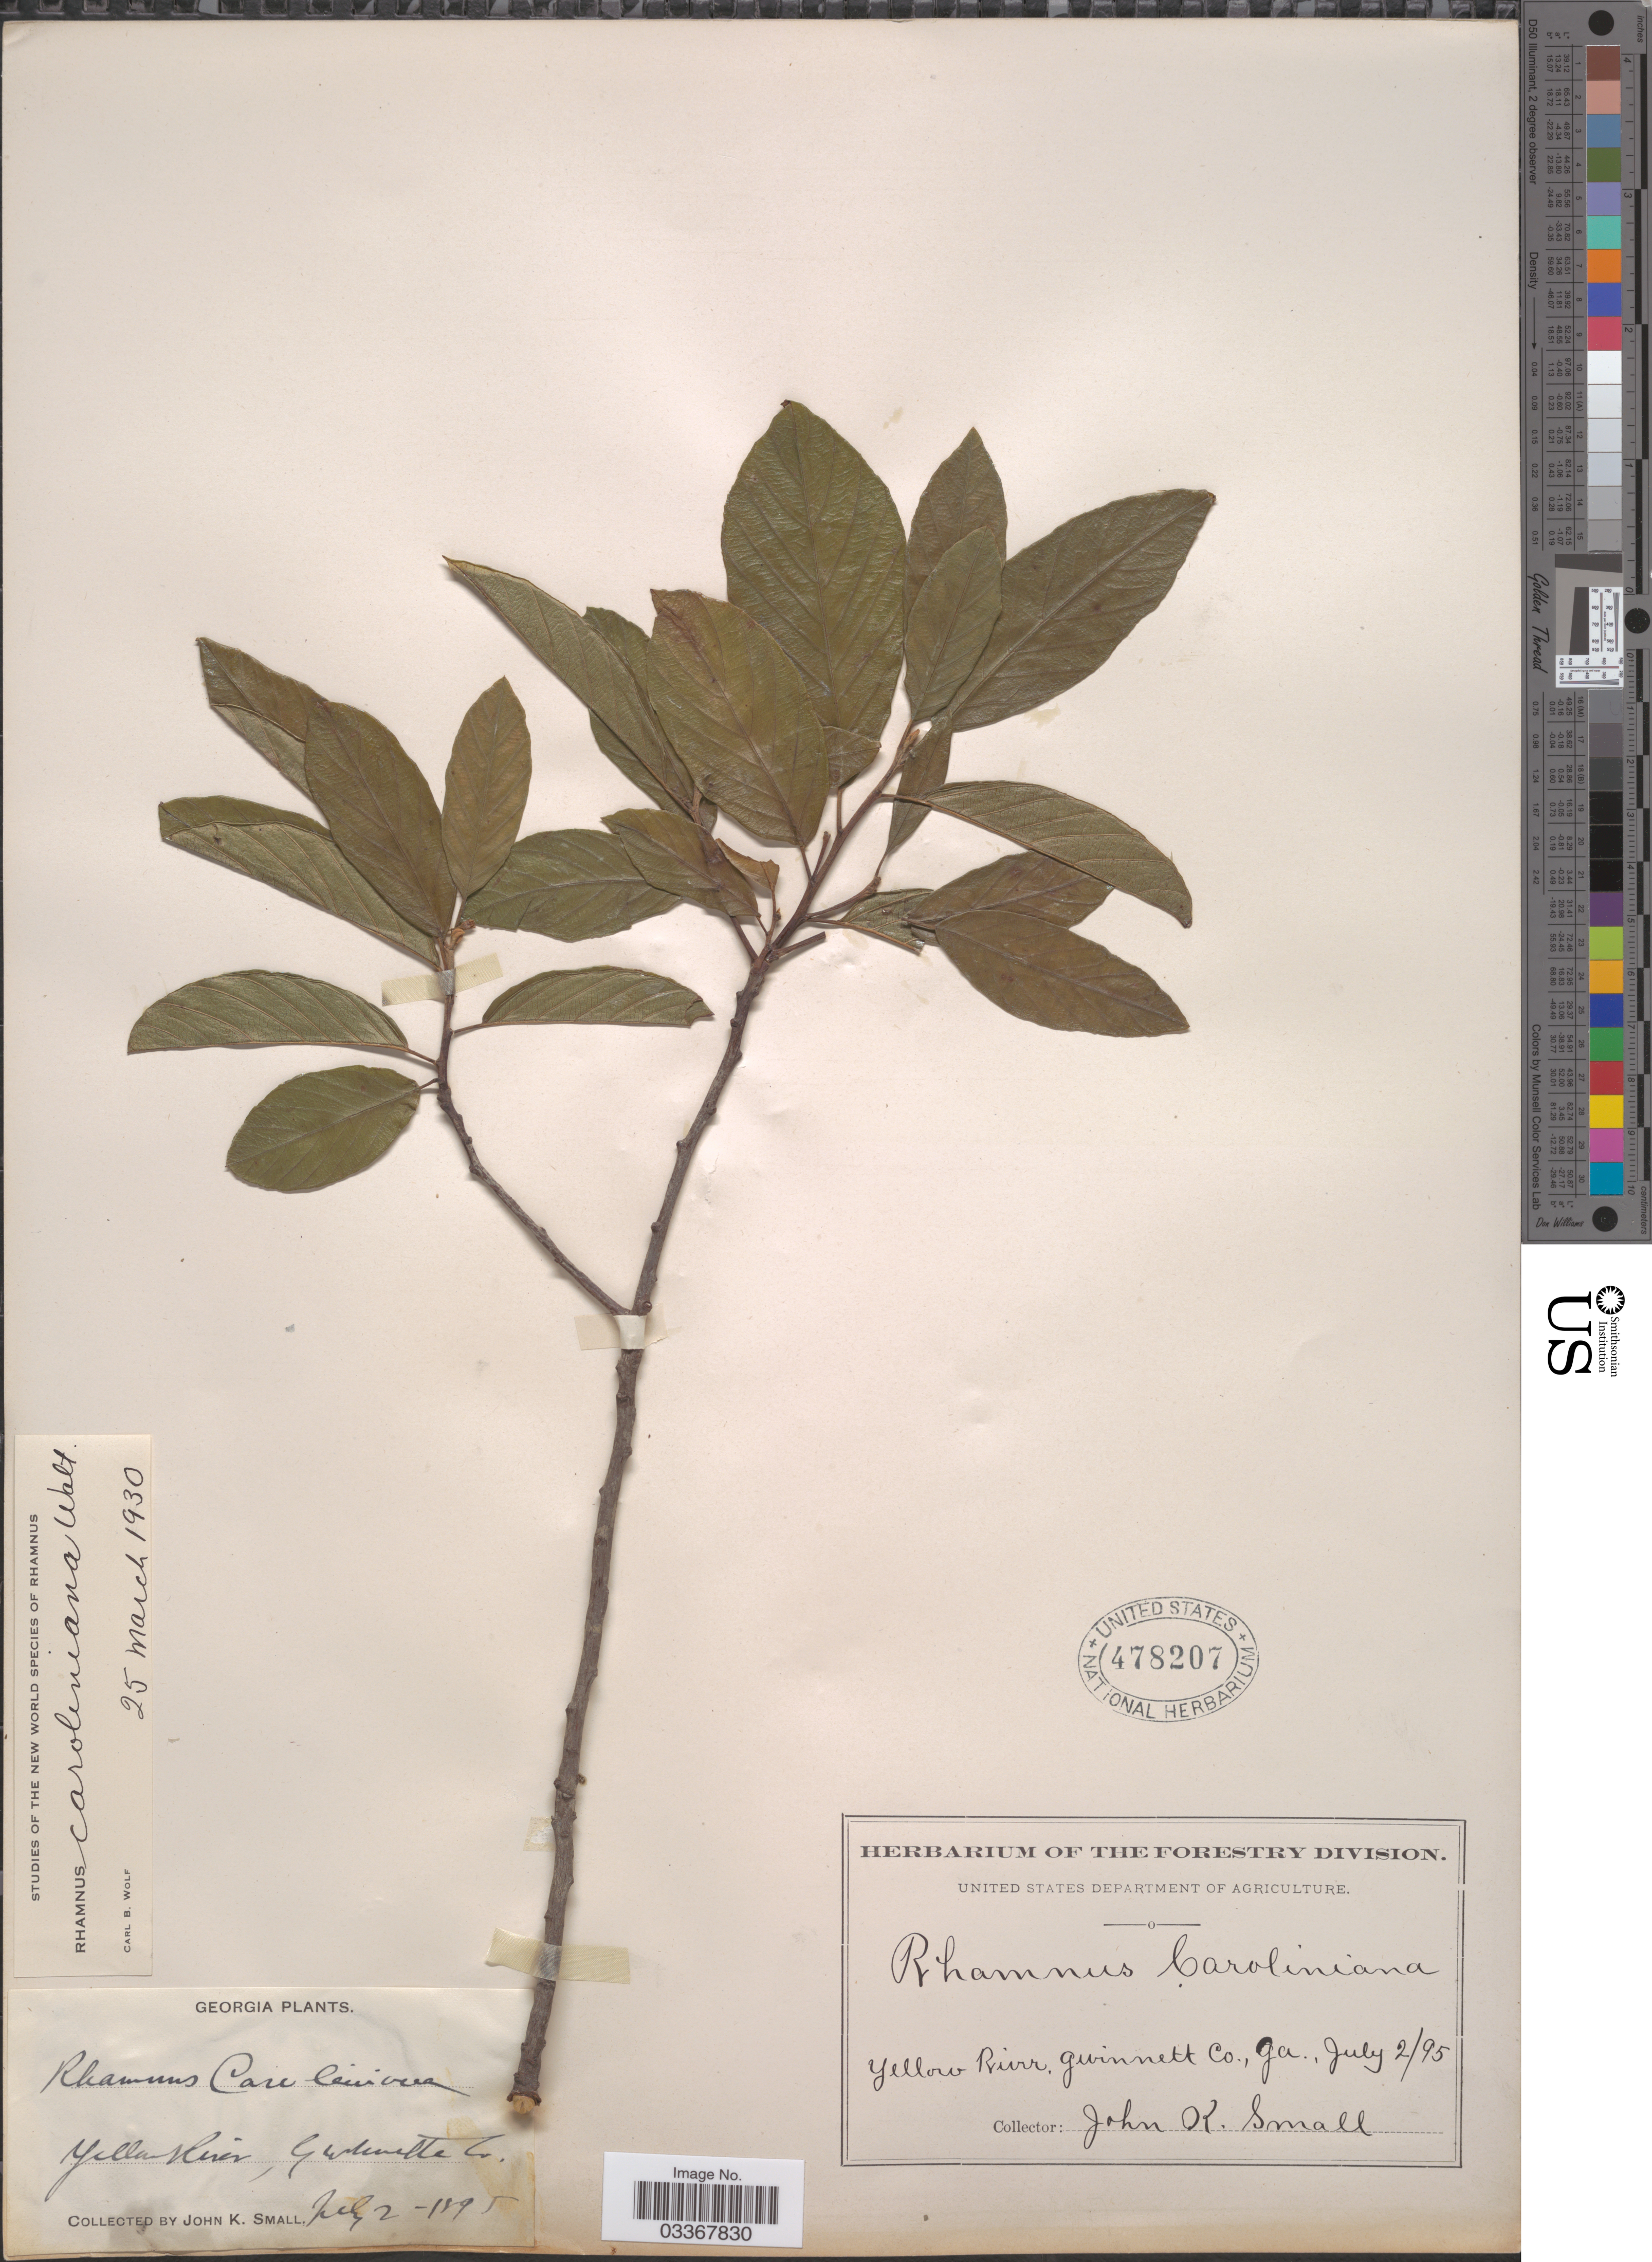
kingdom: Plantae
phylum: Tracheophyta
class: Magnoliopsida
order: Rosales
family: Rhamnaceae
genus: Frangula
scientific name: Frangula caroliniana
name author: (Walter) A. Gray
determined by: Strong, Mark T., (BOT), Smithsonian Institution - National Museum of Natural History (UNITED STATES)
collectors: J. K. Small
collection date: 1895-07-02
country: United States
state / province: Georgia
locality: Yellow River, Gwinnett Co.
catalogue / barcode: US 478207